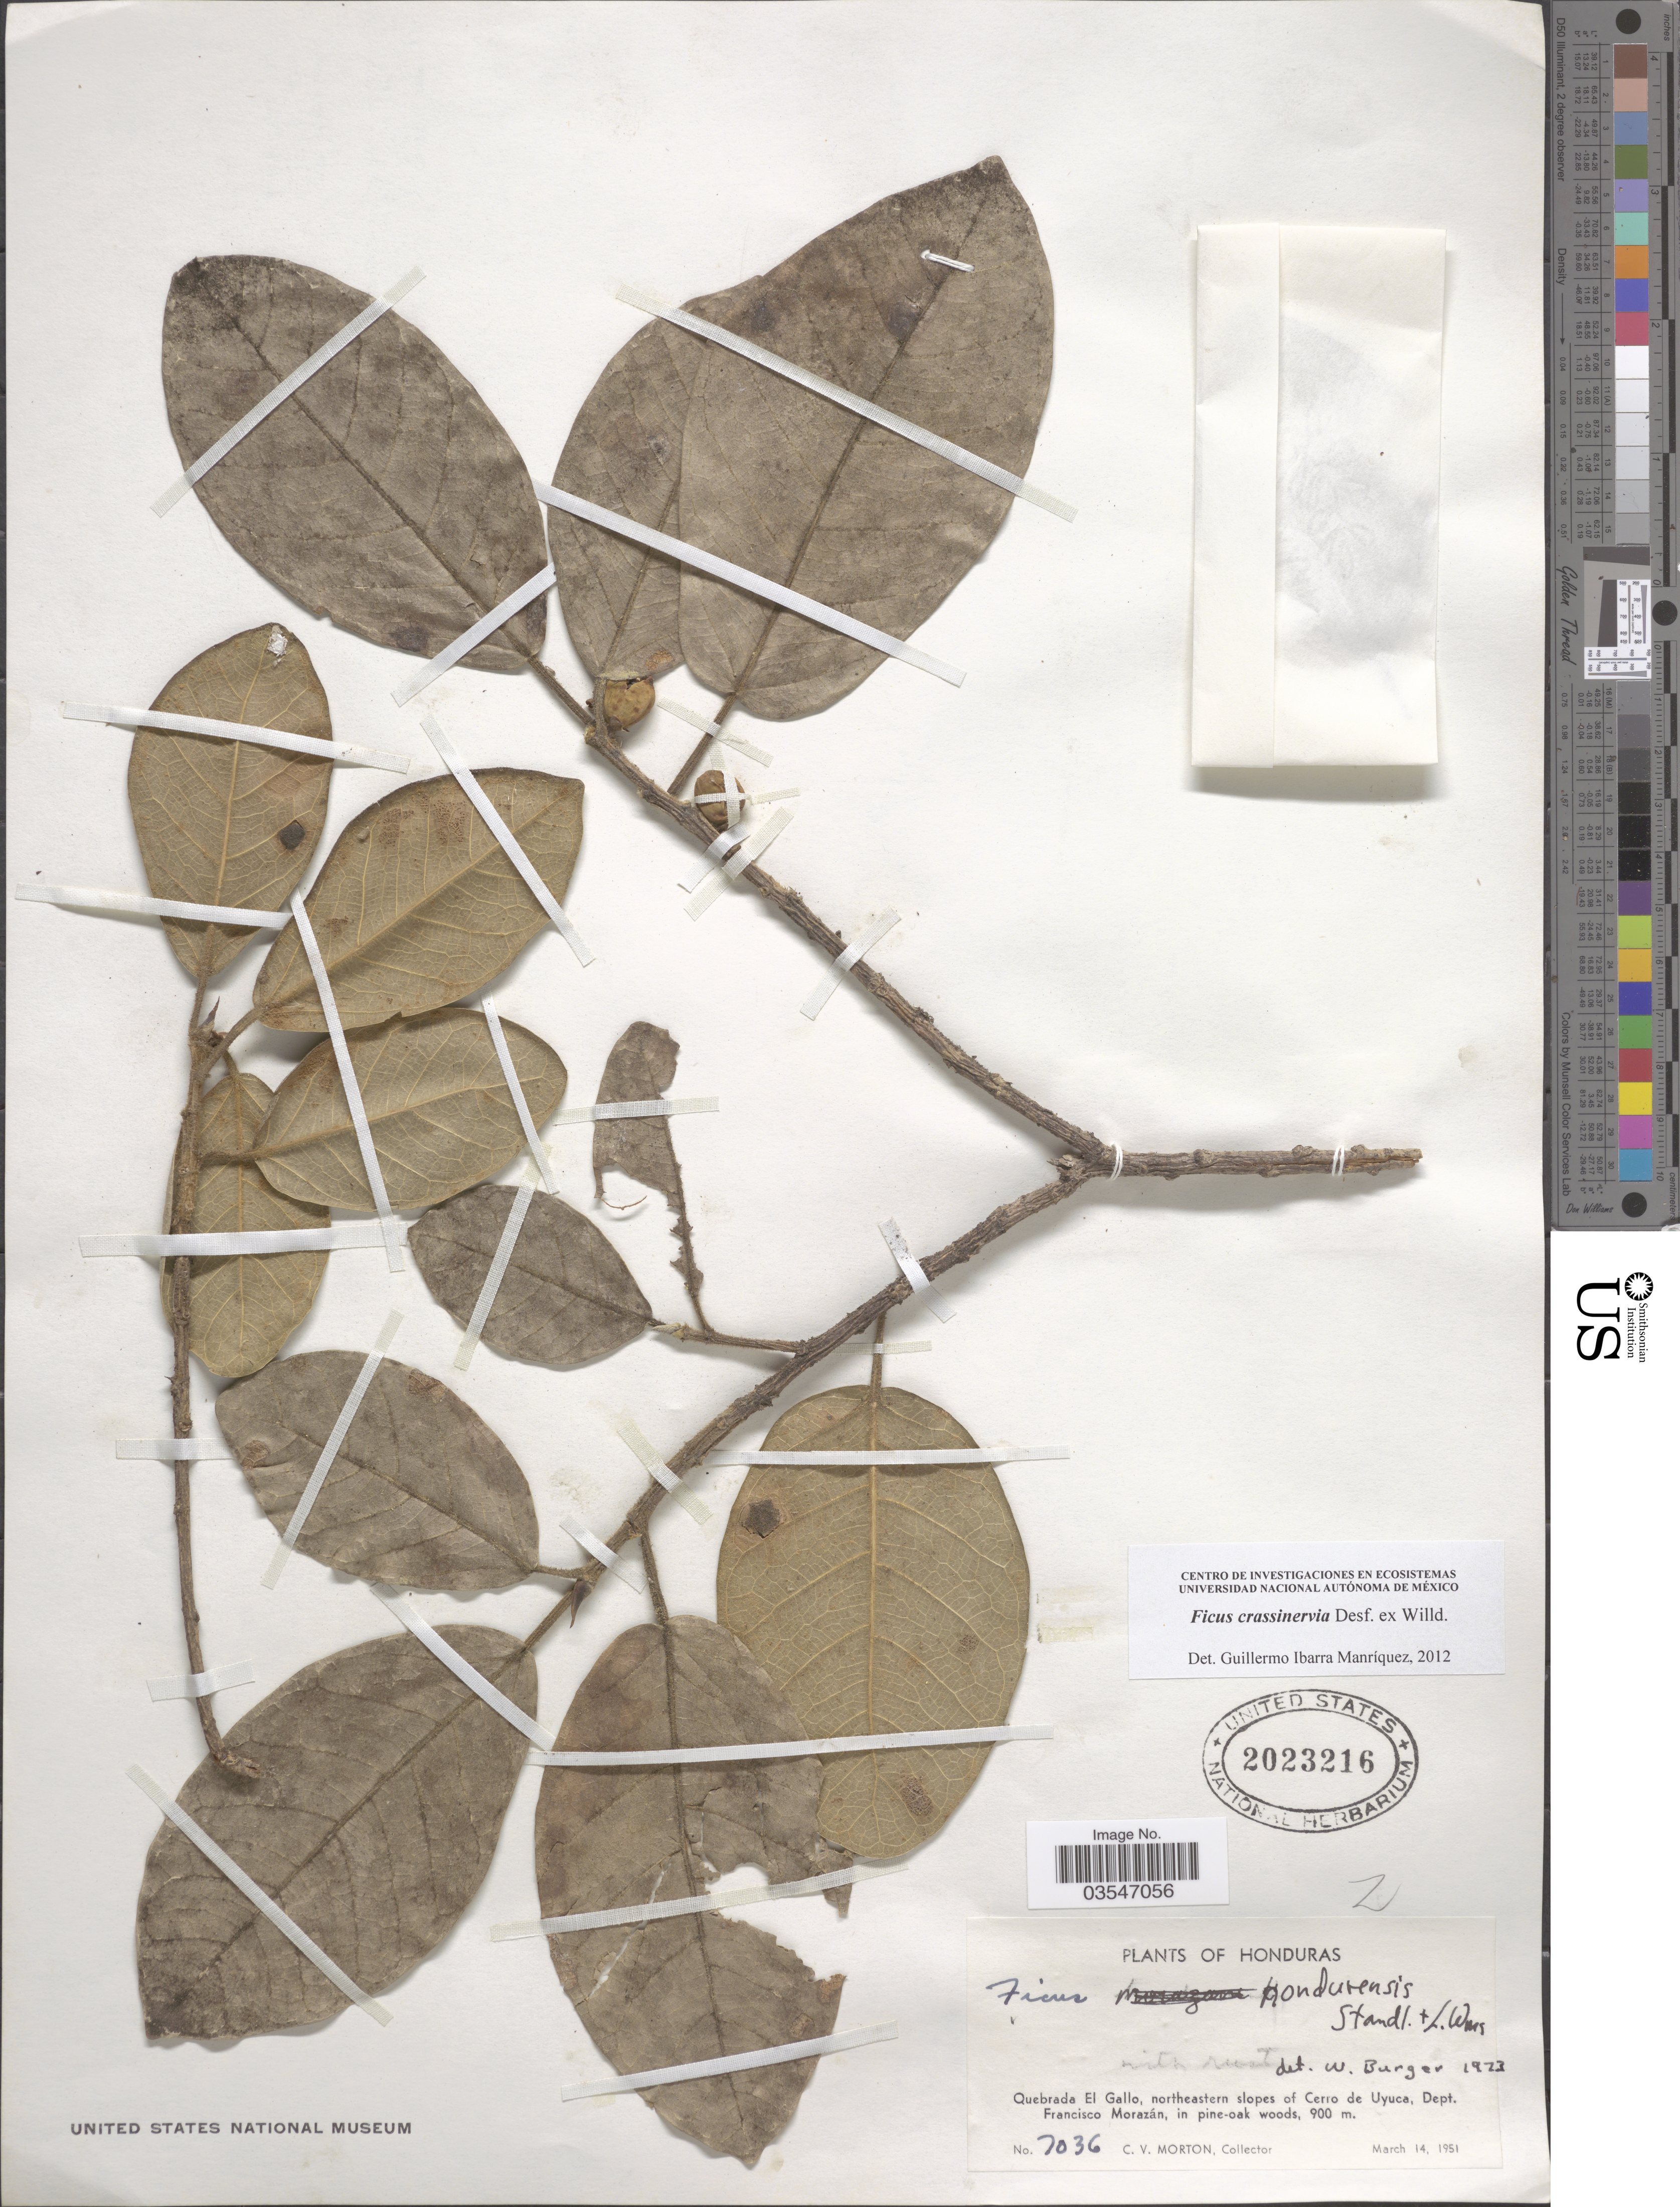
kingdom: Plantae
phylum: Tracheophyta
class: Magnoliopsida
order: Rosales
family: Moraceae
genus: Ficus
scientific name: Ficus crassinervia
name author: Desf. ex Willd.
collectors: C. V. Morton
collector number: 7036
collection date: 1951-03-14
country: Honduras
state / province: Fco. Morazán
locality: Quebrada El Gallo, northeastern slopes of Cerro de Uyuca, Dept. Francisco Morazán, in pine-oak woods.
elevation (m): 900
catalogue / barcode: US 2023216